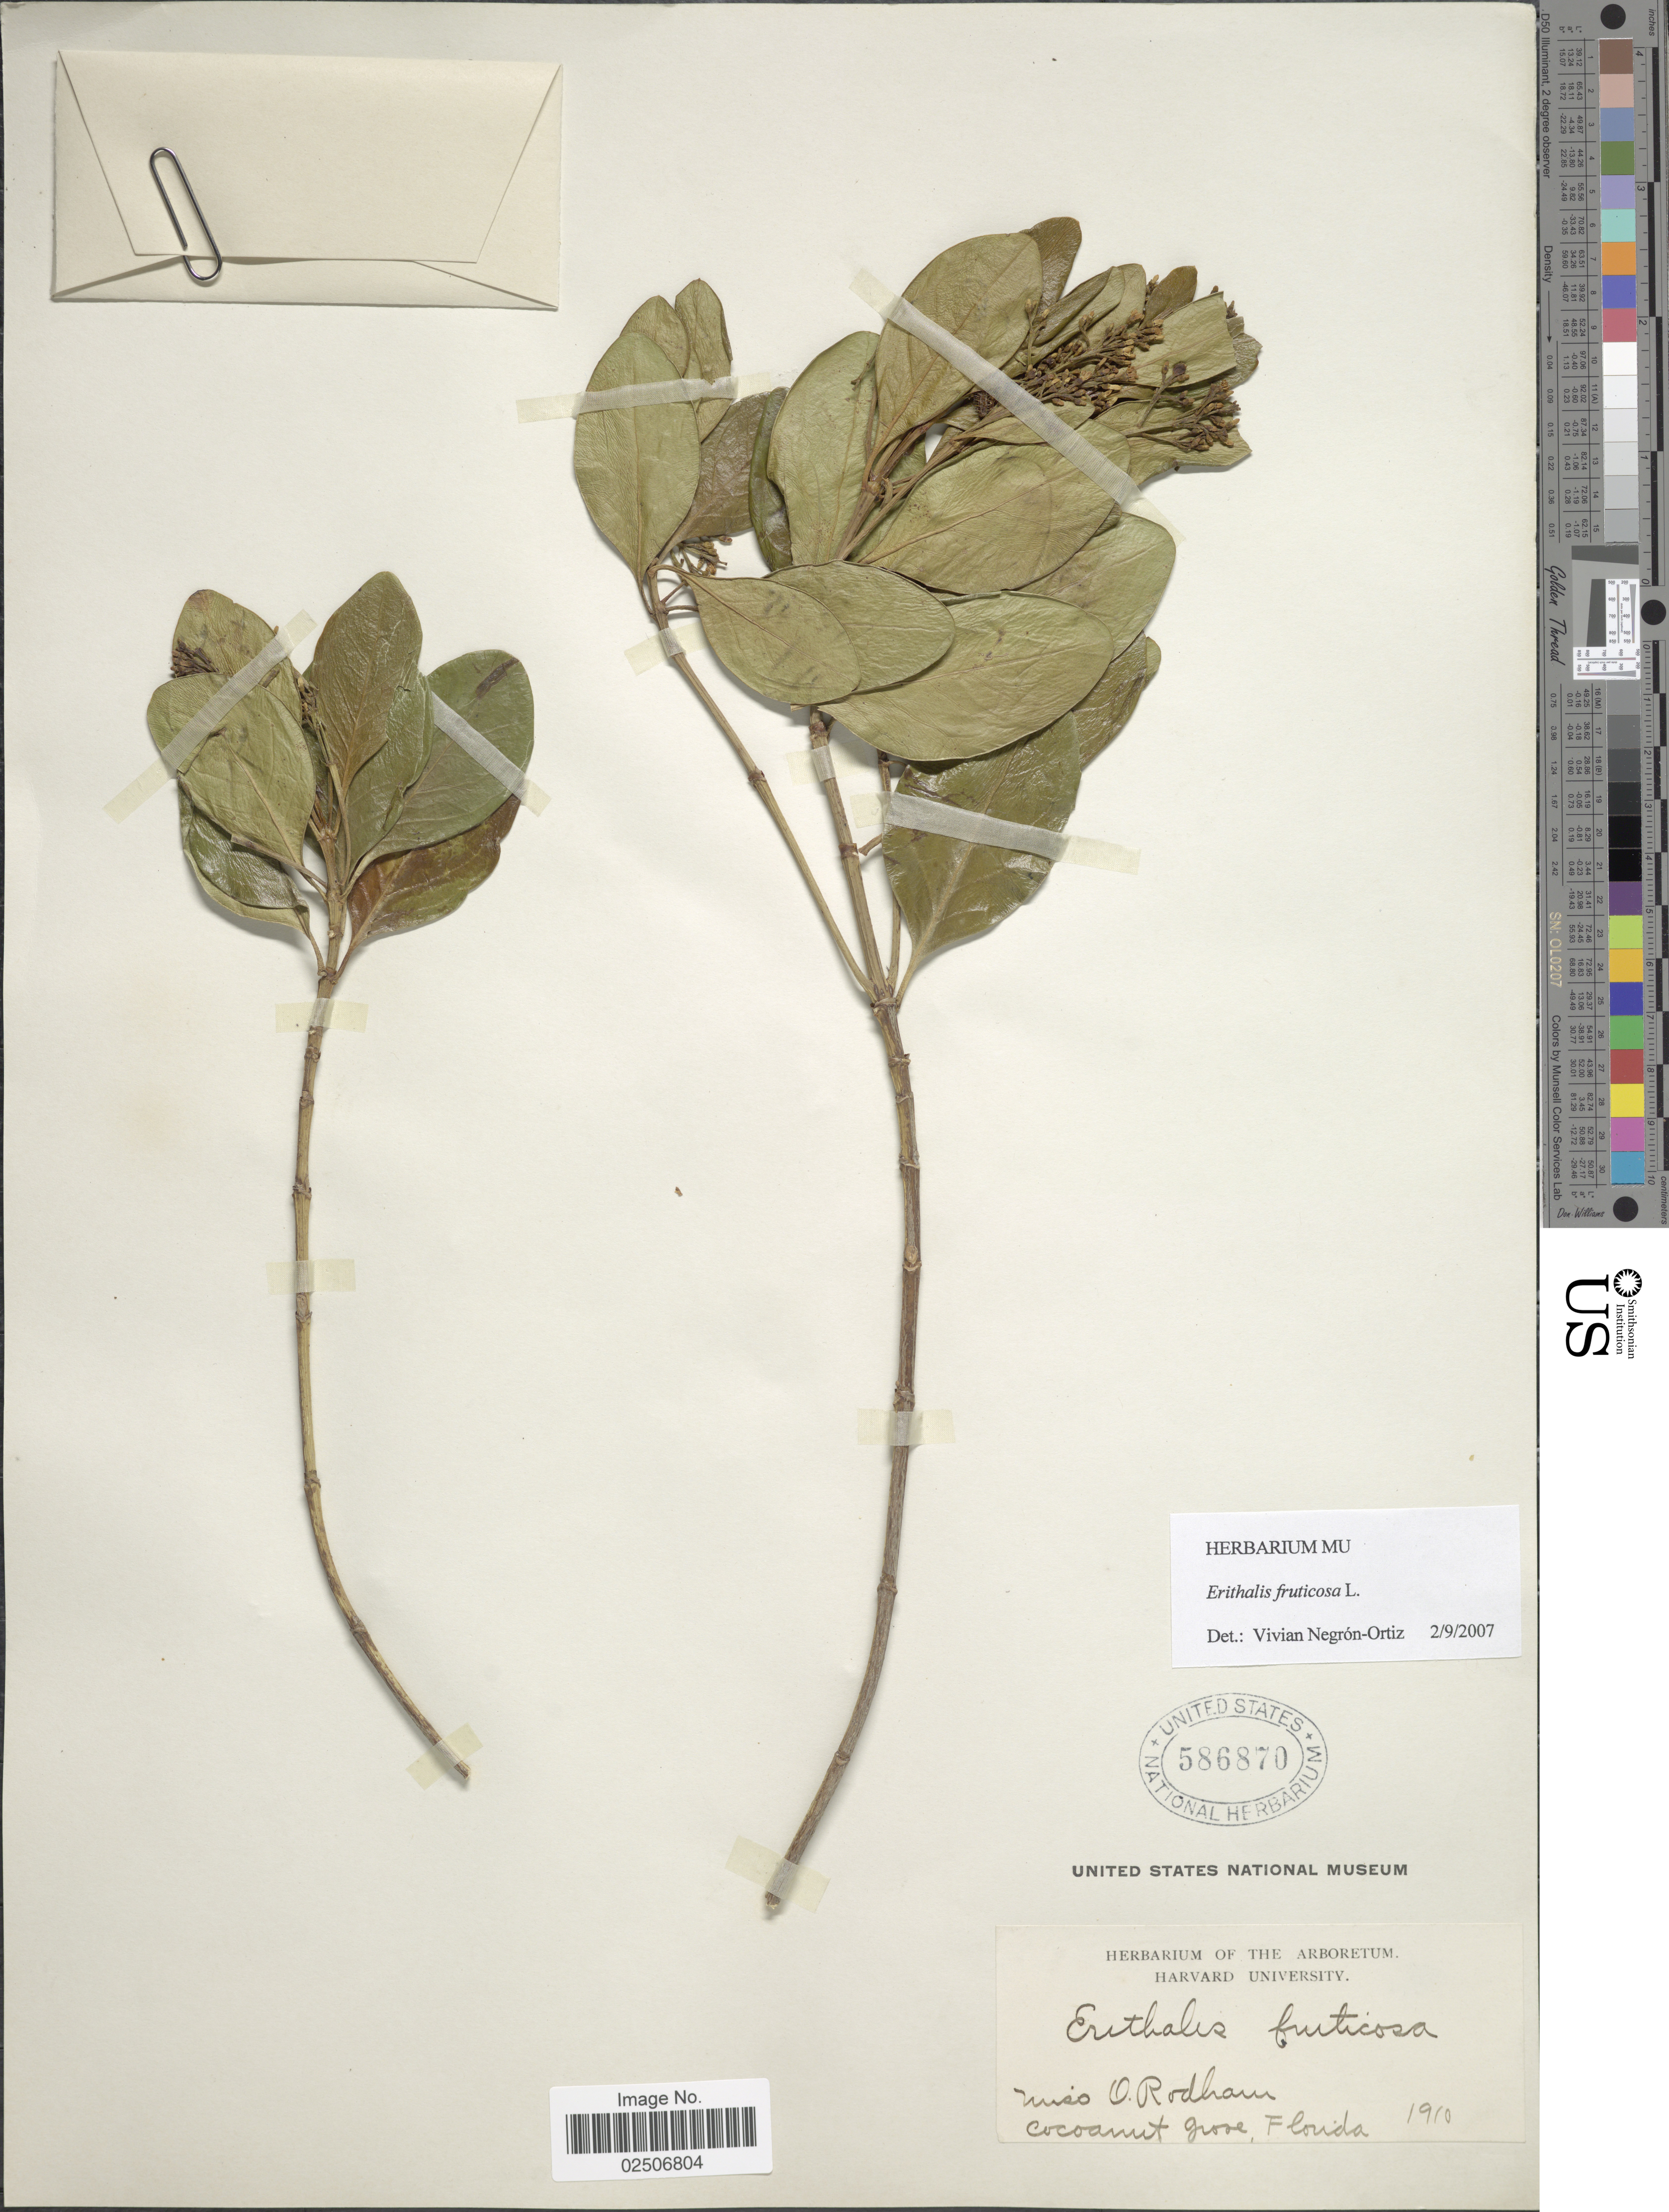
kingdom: Plantae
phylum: Tracheophyta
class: Magnoliopsida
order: Gentianales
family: Rubiaceae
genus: Erithalis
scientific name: Erithalis fruticosa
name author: L.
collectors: O. Rodham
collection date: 1910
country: United States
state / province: Florida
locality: Cocoanut Grove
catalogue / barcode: US 586870